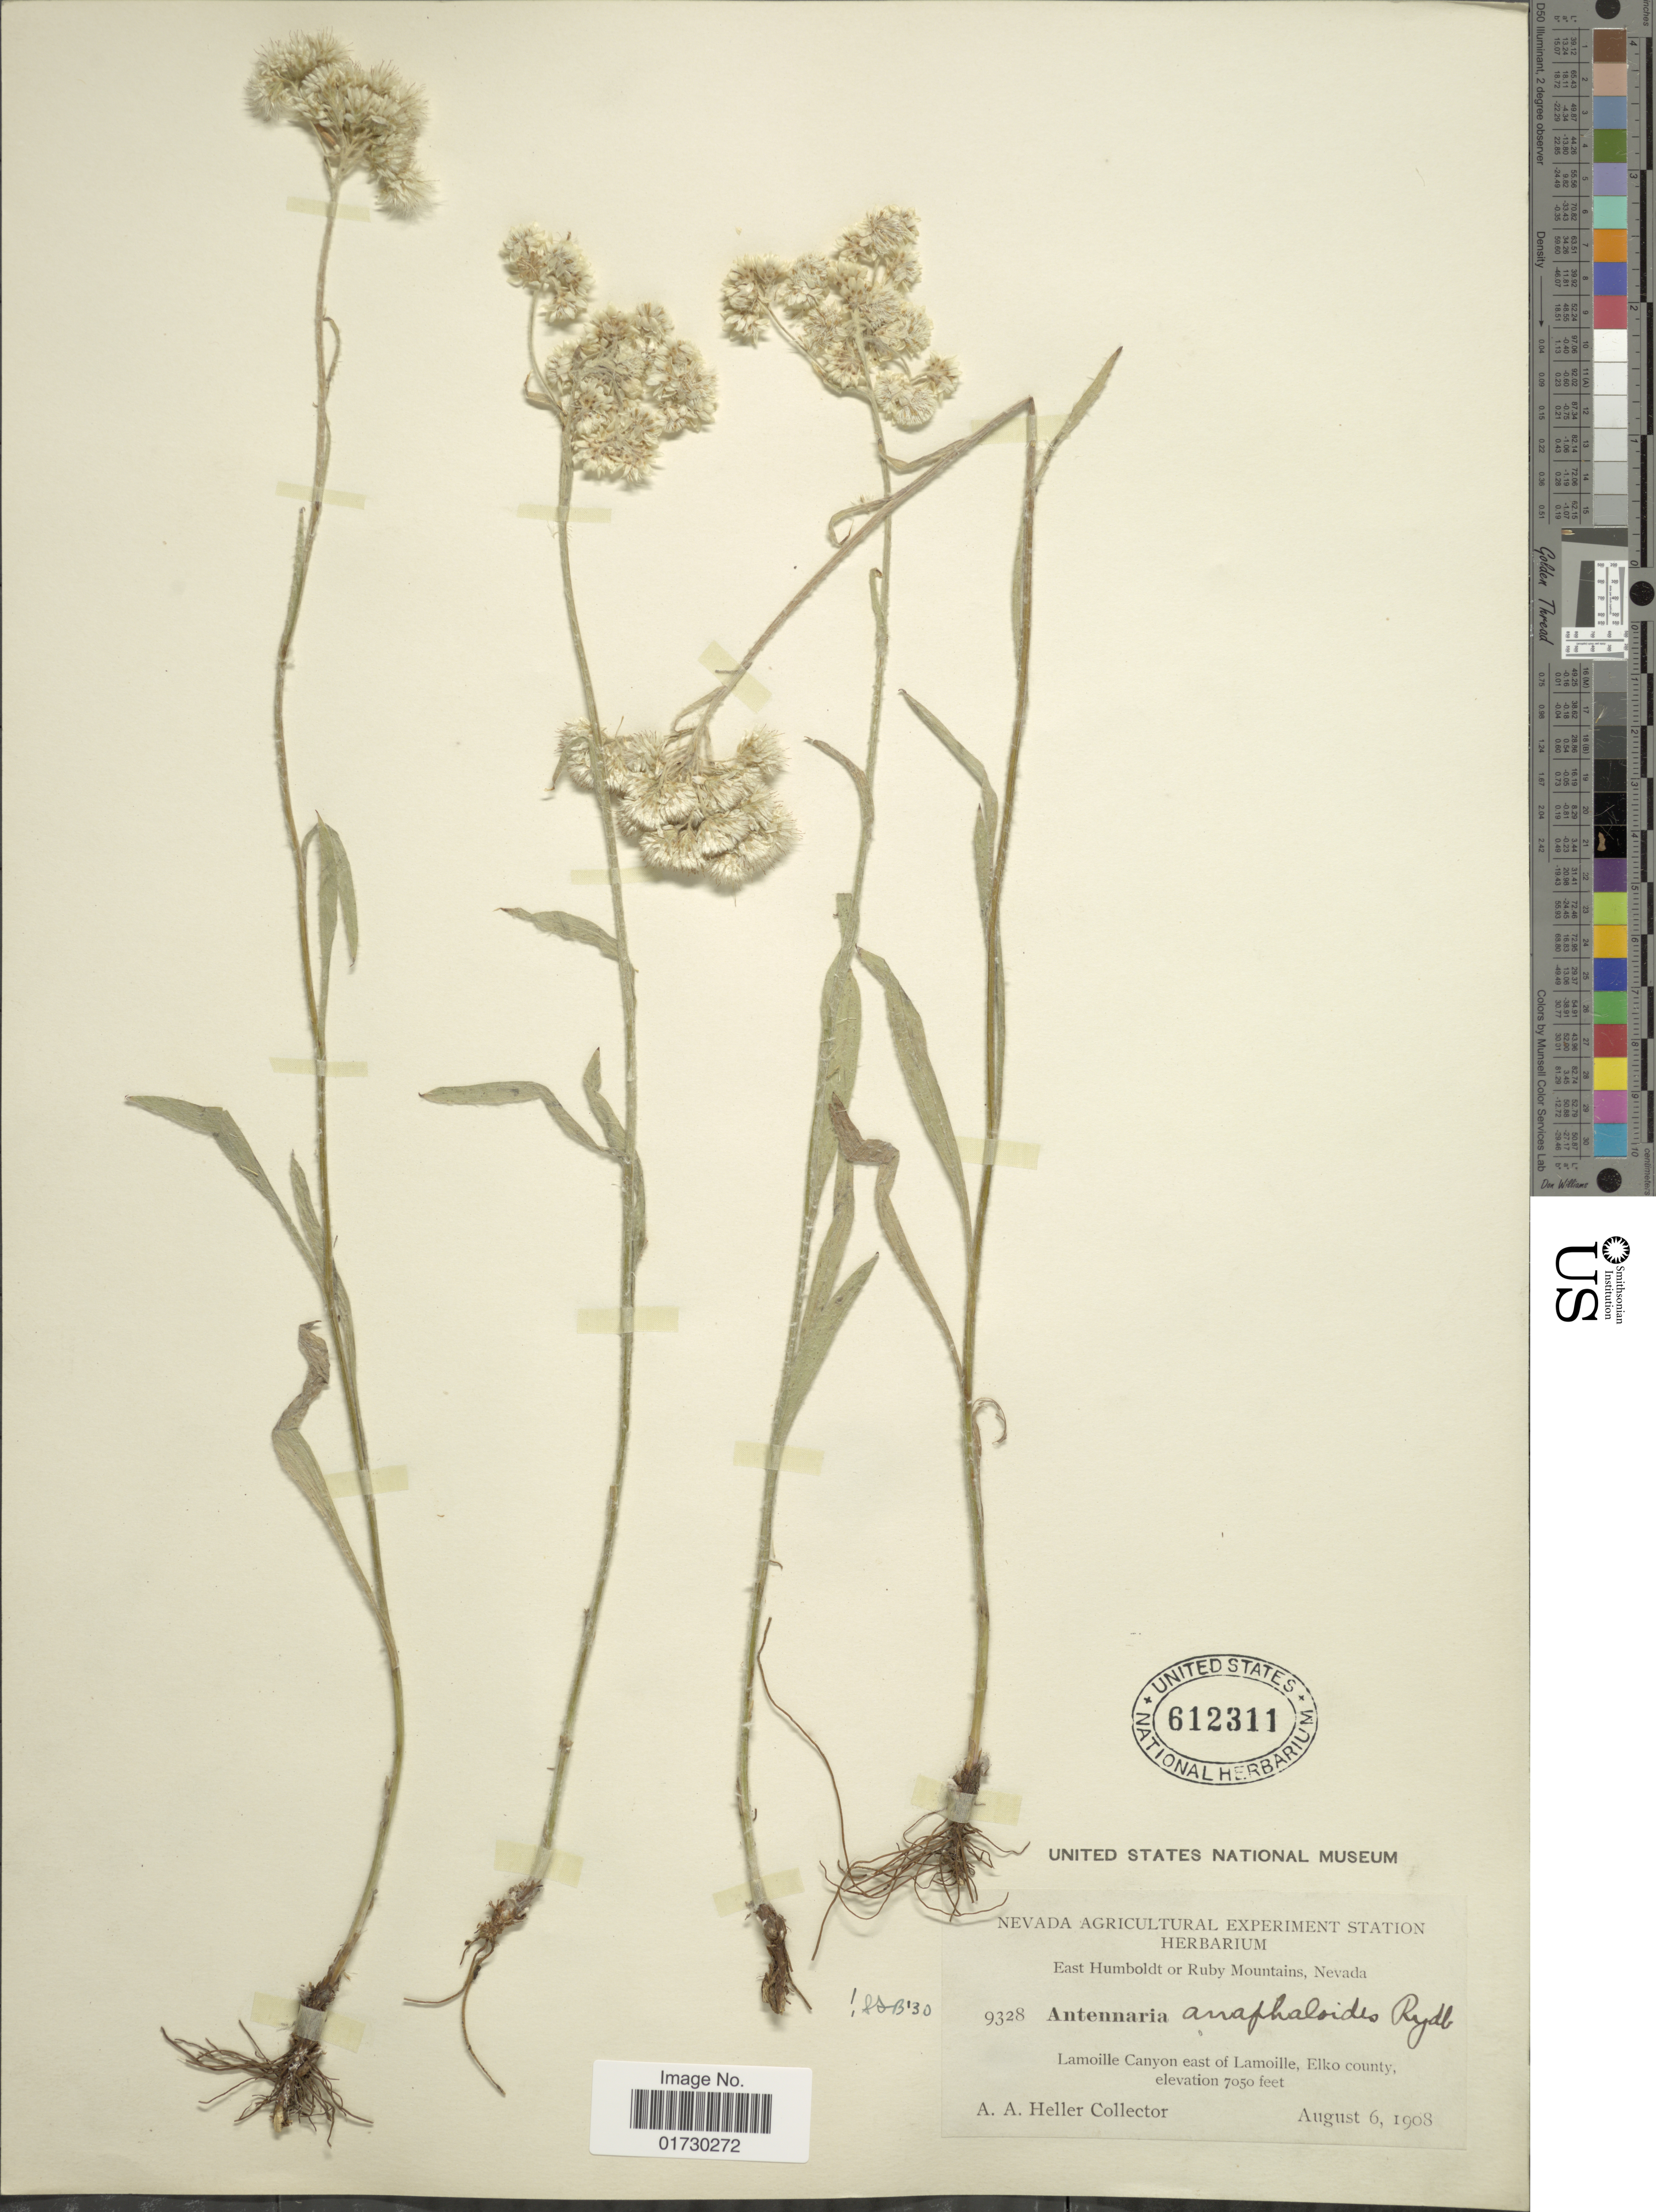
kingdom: Plantae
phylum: Tracheophyta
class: Magnoliopsida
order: Asterales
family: Asteraceae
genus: Antennaria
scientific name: Antennaria anaphaloides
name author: Rydb.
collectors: A. A. Heller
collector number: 9328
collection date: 1908-08-06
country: United States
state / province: Nevada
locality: East Humboldt or Ruby Mountains, Nevada, lamoille Canyon east of Lamoille, Elko county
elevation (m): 2149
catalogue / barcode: US 612311